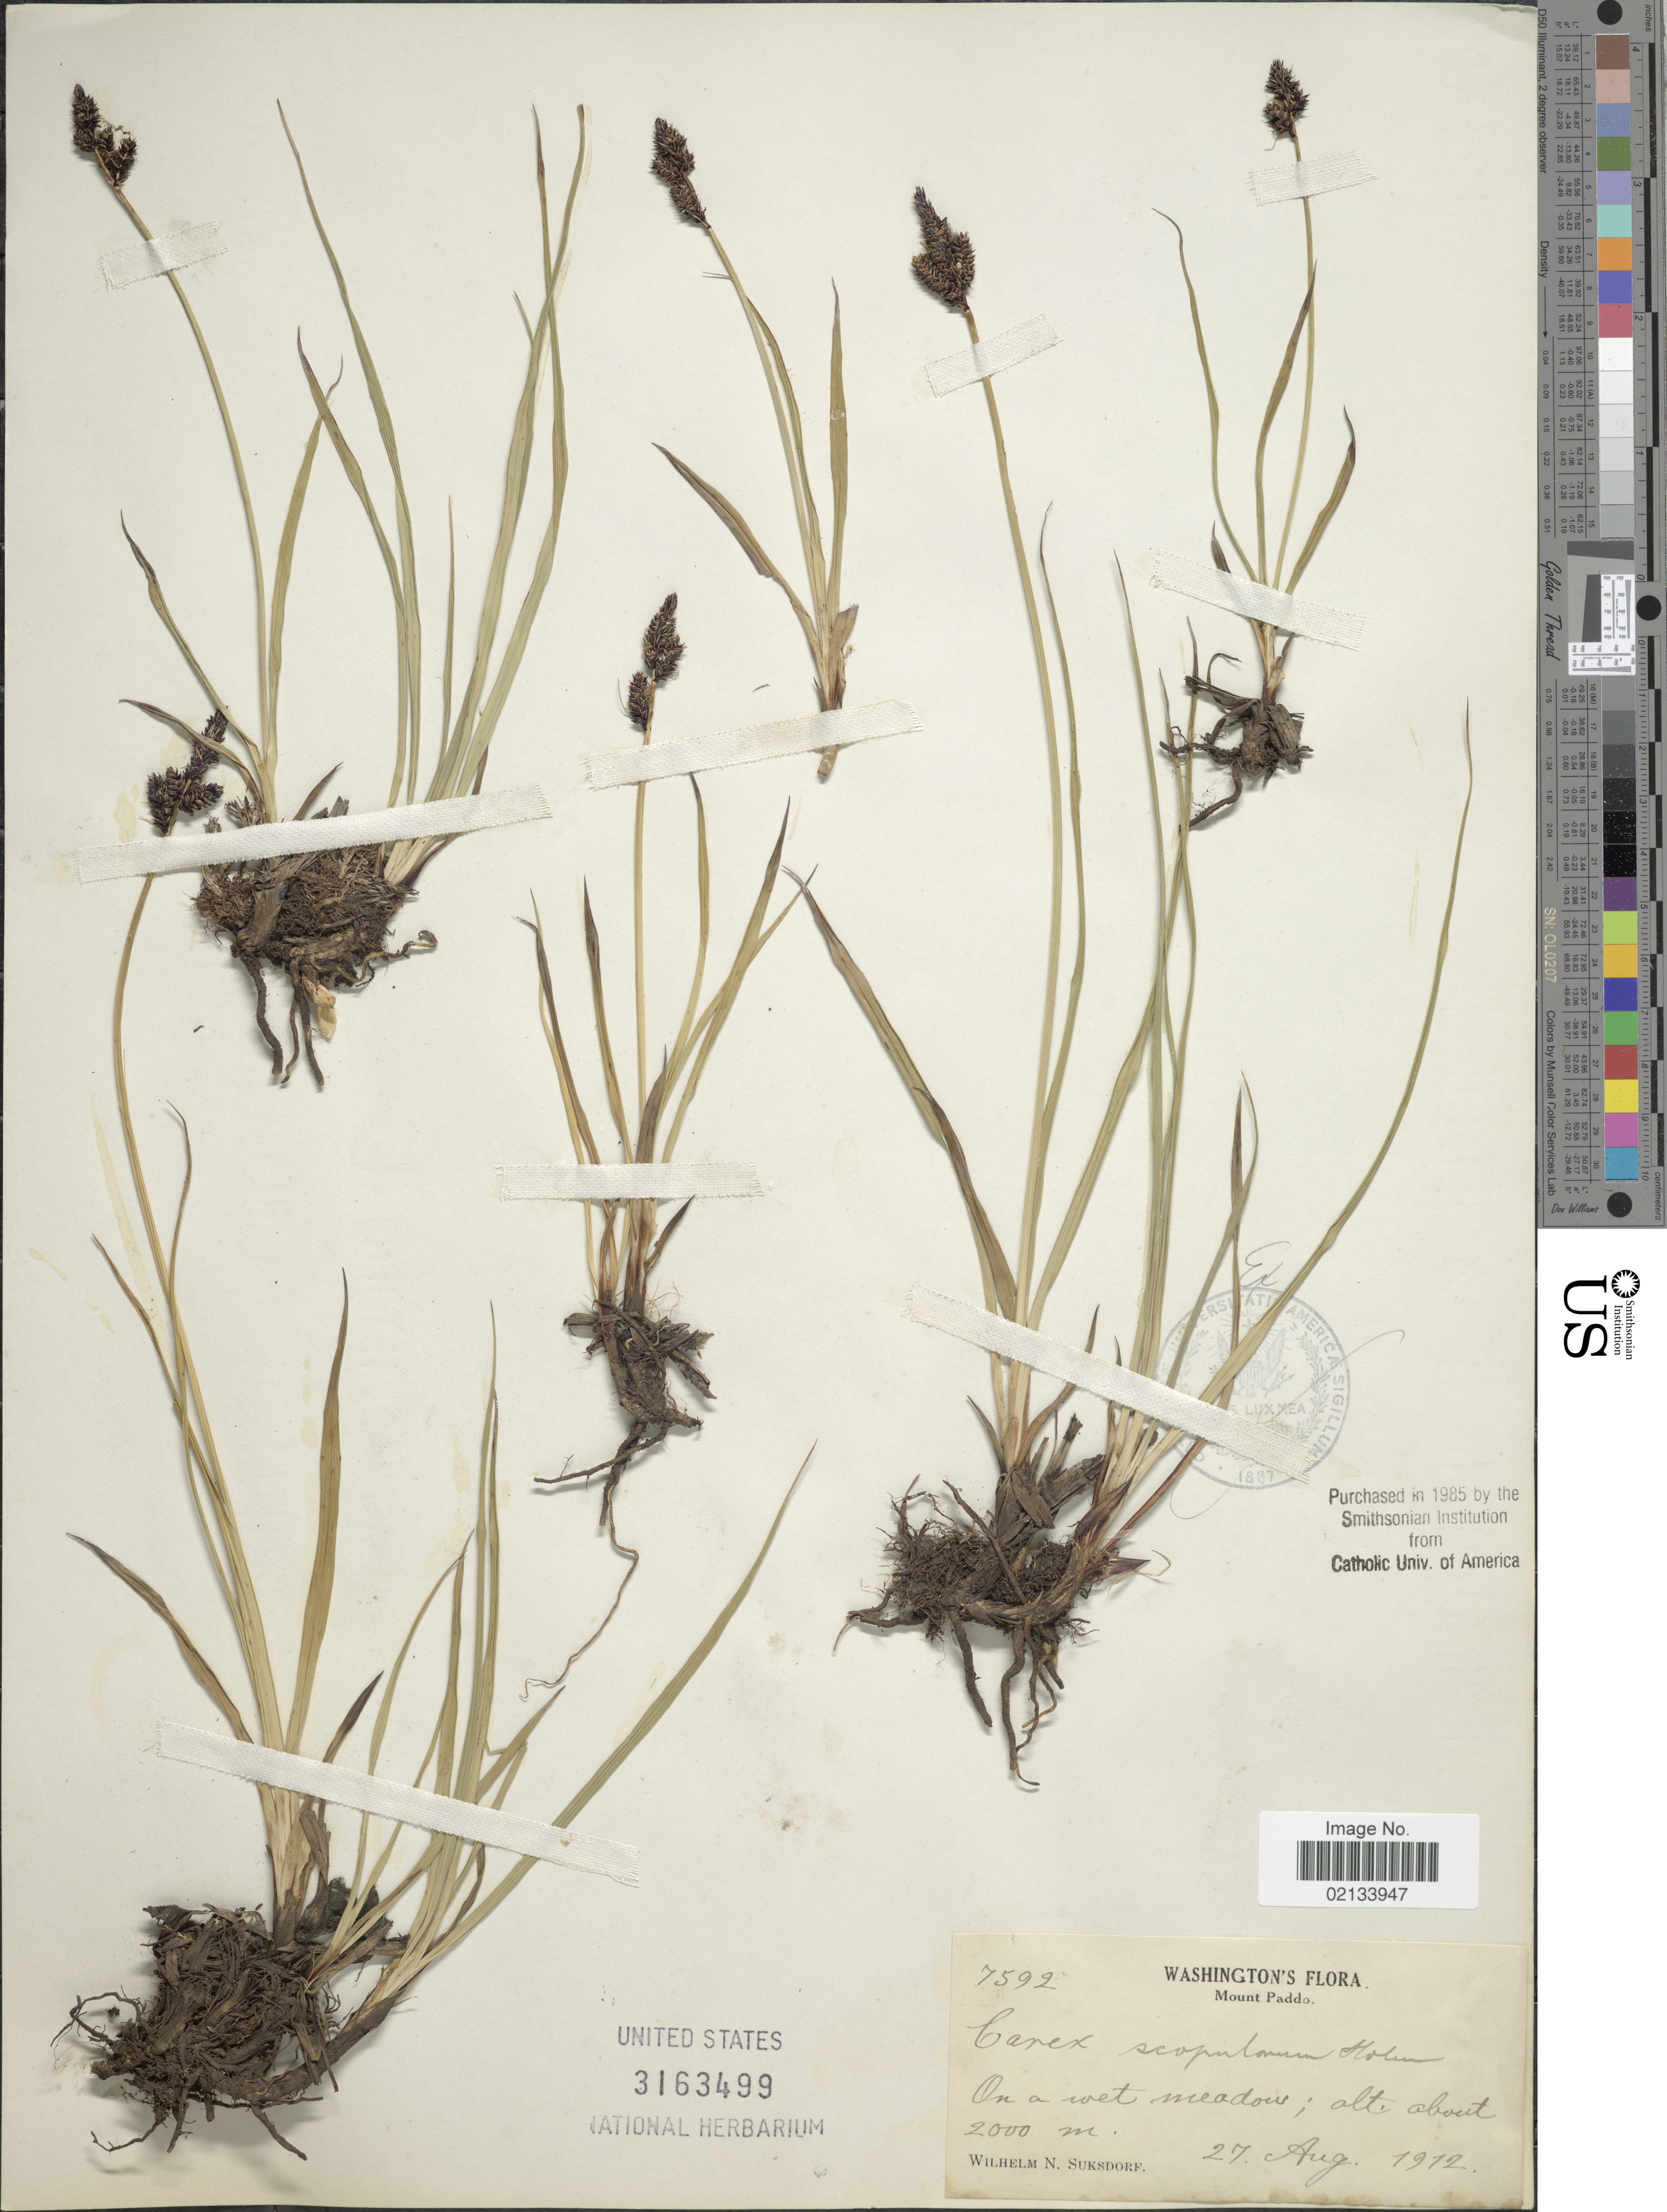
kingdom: Plantae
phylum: Tracheophyta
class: Liliopsida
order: Poales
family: Cyperaceae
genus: Carex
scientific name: Carex scopulorum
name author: Holm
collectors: W. N. Suksdorf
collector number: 7592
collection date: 1912-08-27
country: United States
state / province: Washington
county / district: Skamania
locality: Mount Paddo, on a wet meadow.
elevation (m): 2000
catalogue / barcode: US 3163499